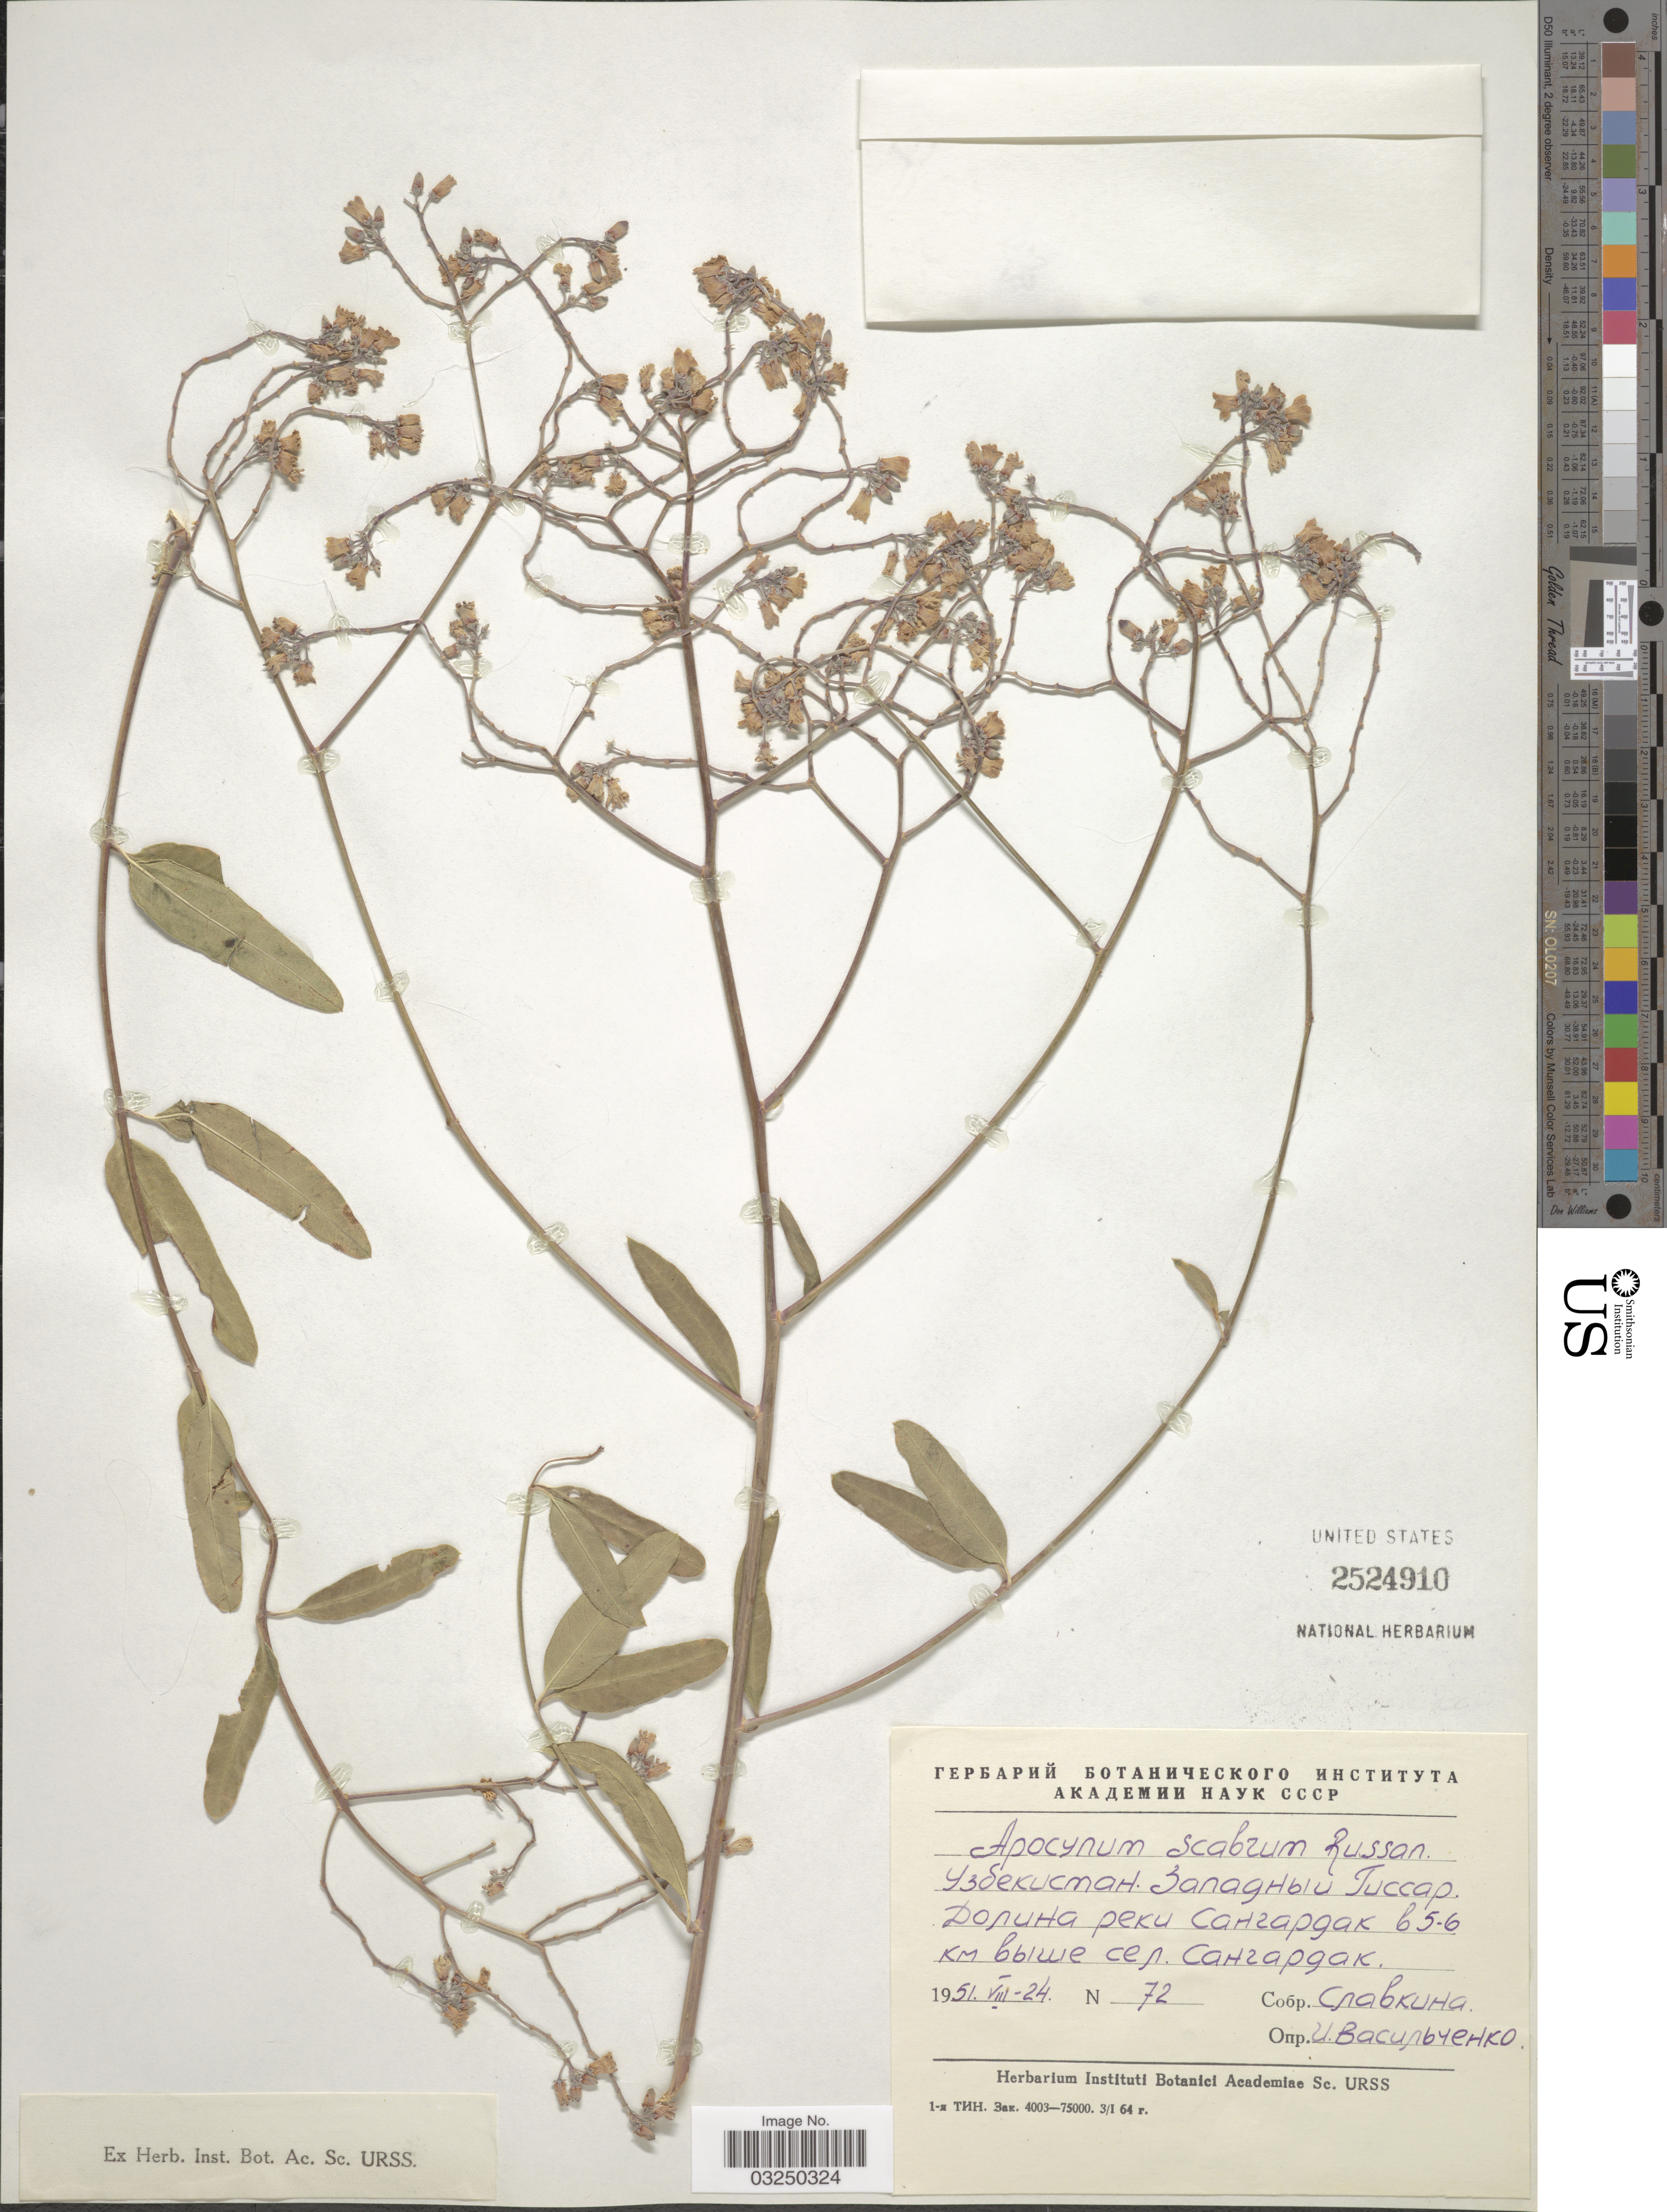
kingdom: Plantae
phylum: Tracheophyta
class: Magnoliopsida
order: Gentianales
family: Apocynaceae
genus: Apocynum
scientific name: Apocynum scabrum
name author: Russanov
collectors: X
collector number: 72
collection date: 1951-08-24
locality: X.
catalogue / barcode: US 2524910